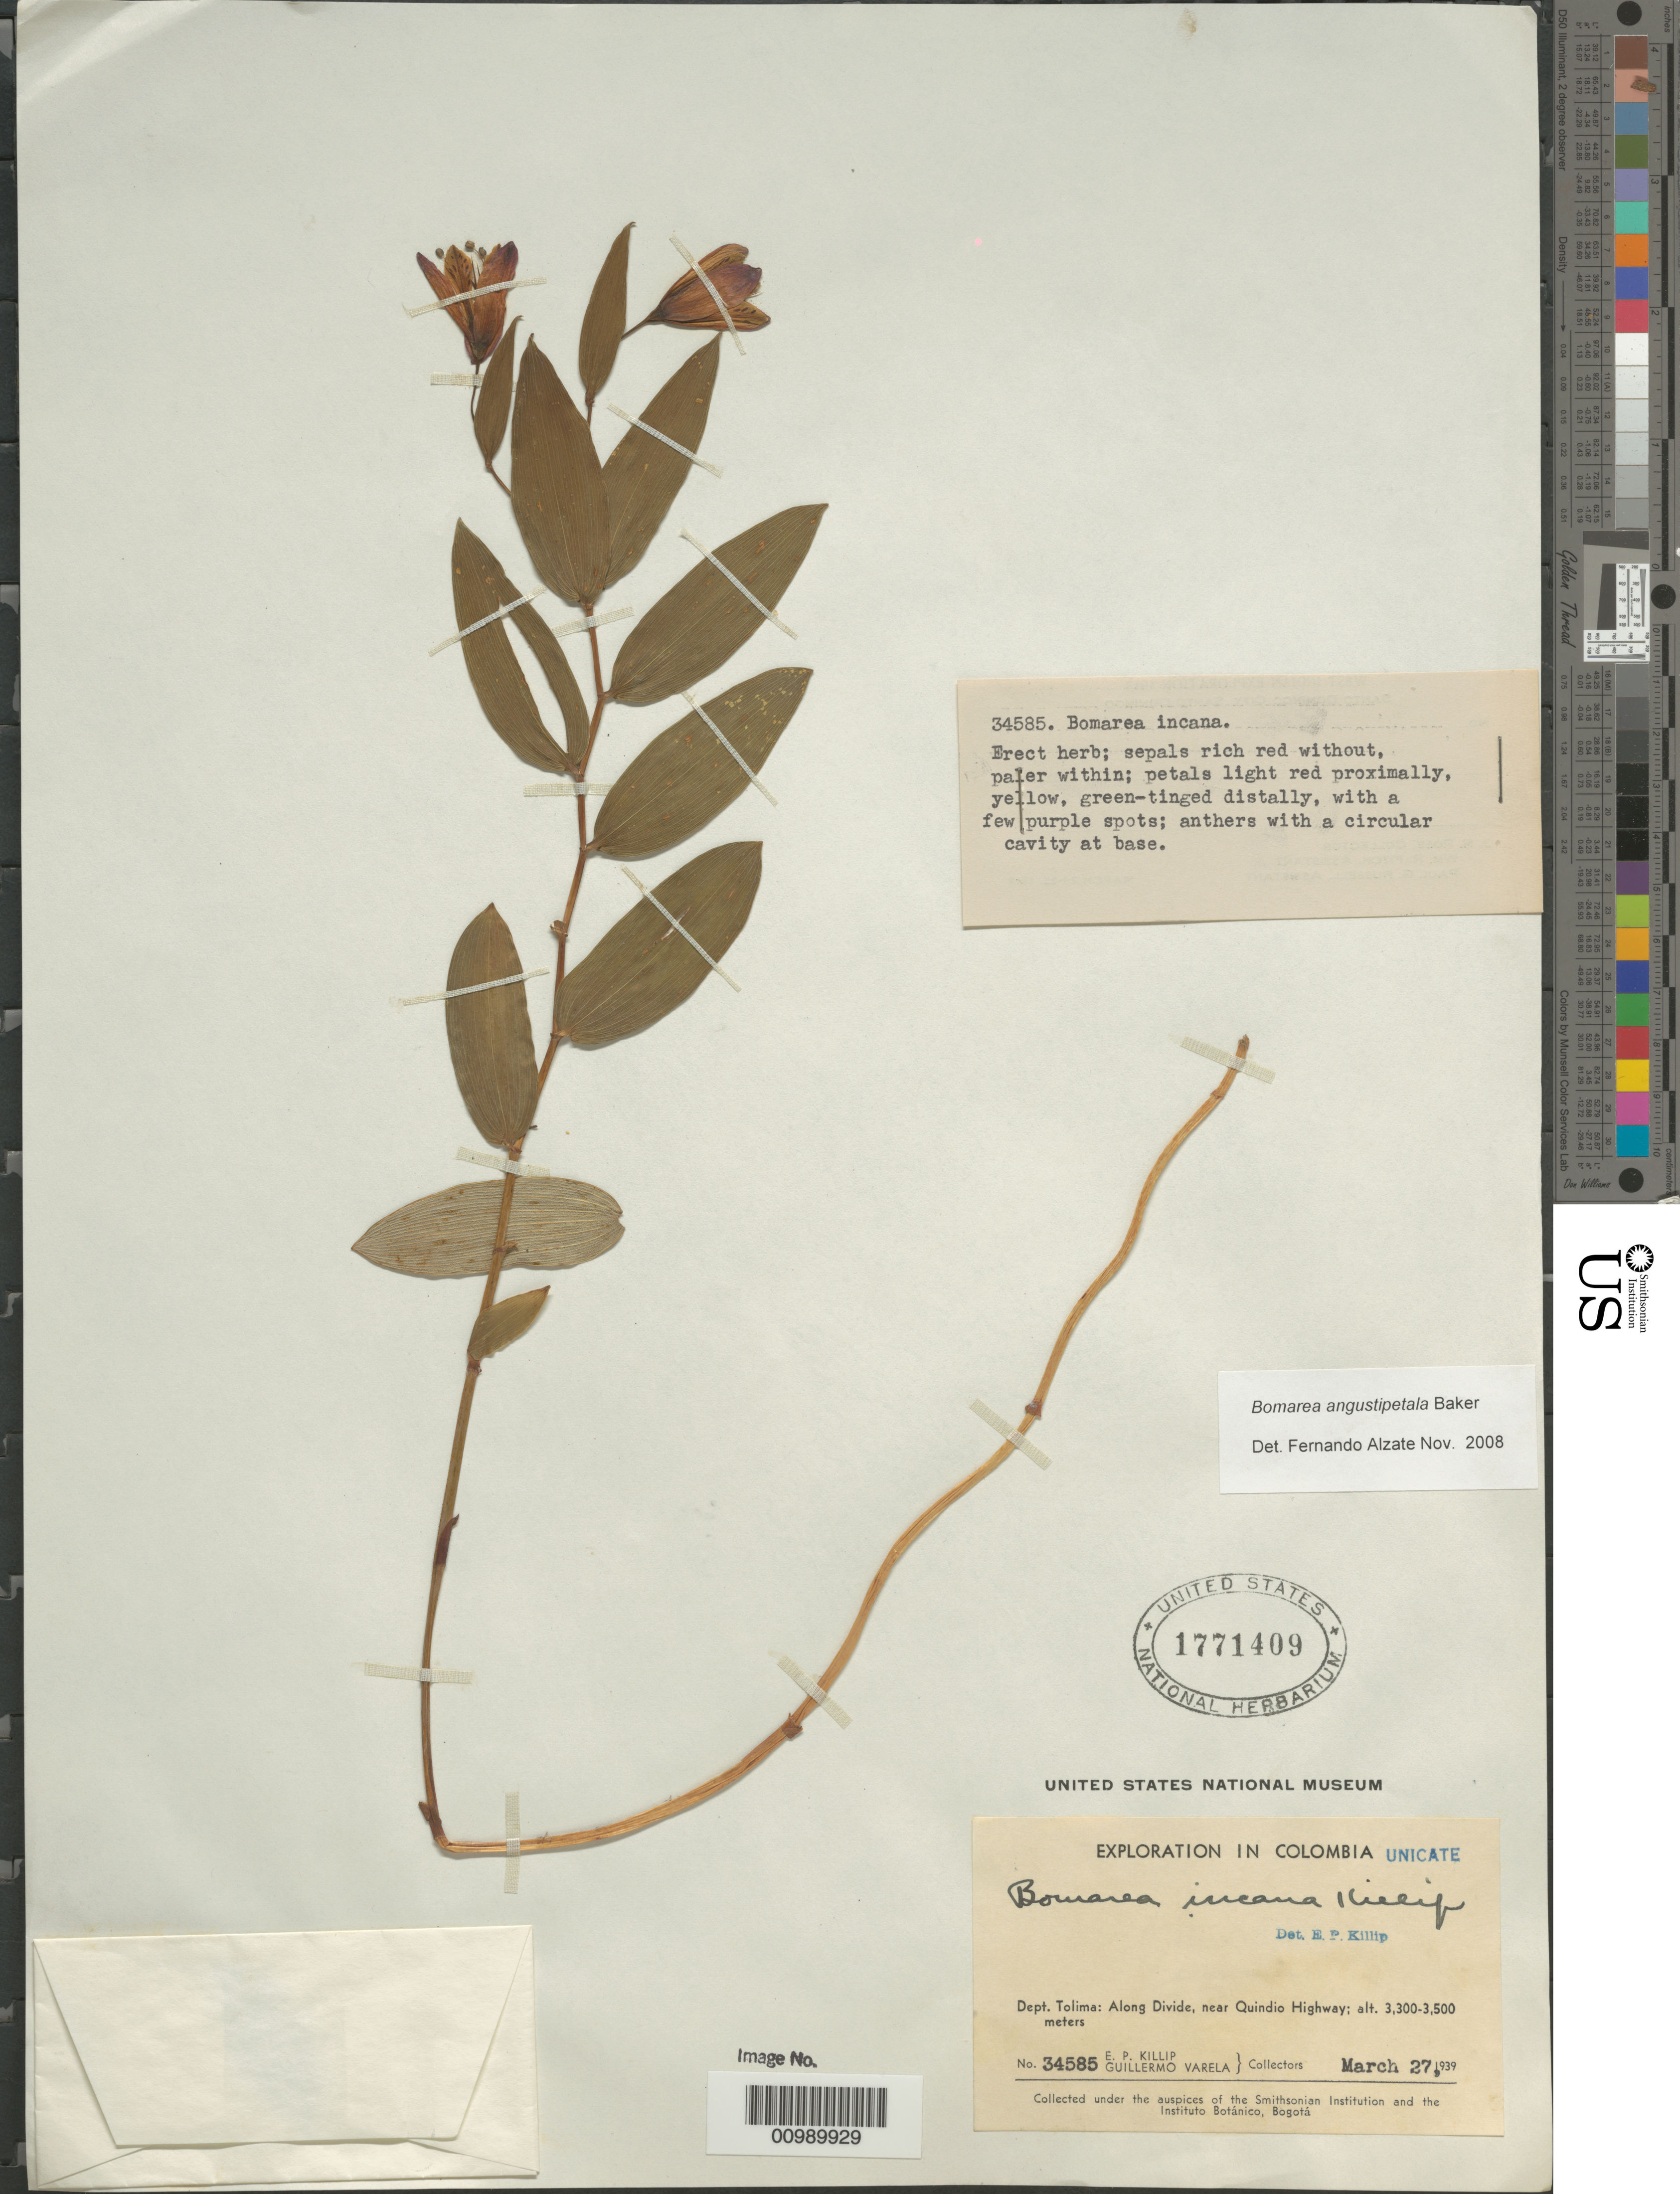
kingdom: Plantae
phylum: Tracheophyta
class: Liliopsida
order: Liliales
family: Alstroemeriaceae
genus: Bomarea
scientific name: Bomarea angustipetala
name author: Baker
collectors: E. P. Killip & G. Varela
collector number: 34585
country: Colombia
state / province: Tolima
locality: Along Divide, near Quindio Highway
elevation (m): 3300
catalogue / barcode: US 1771409